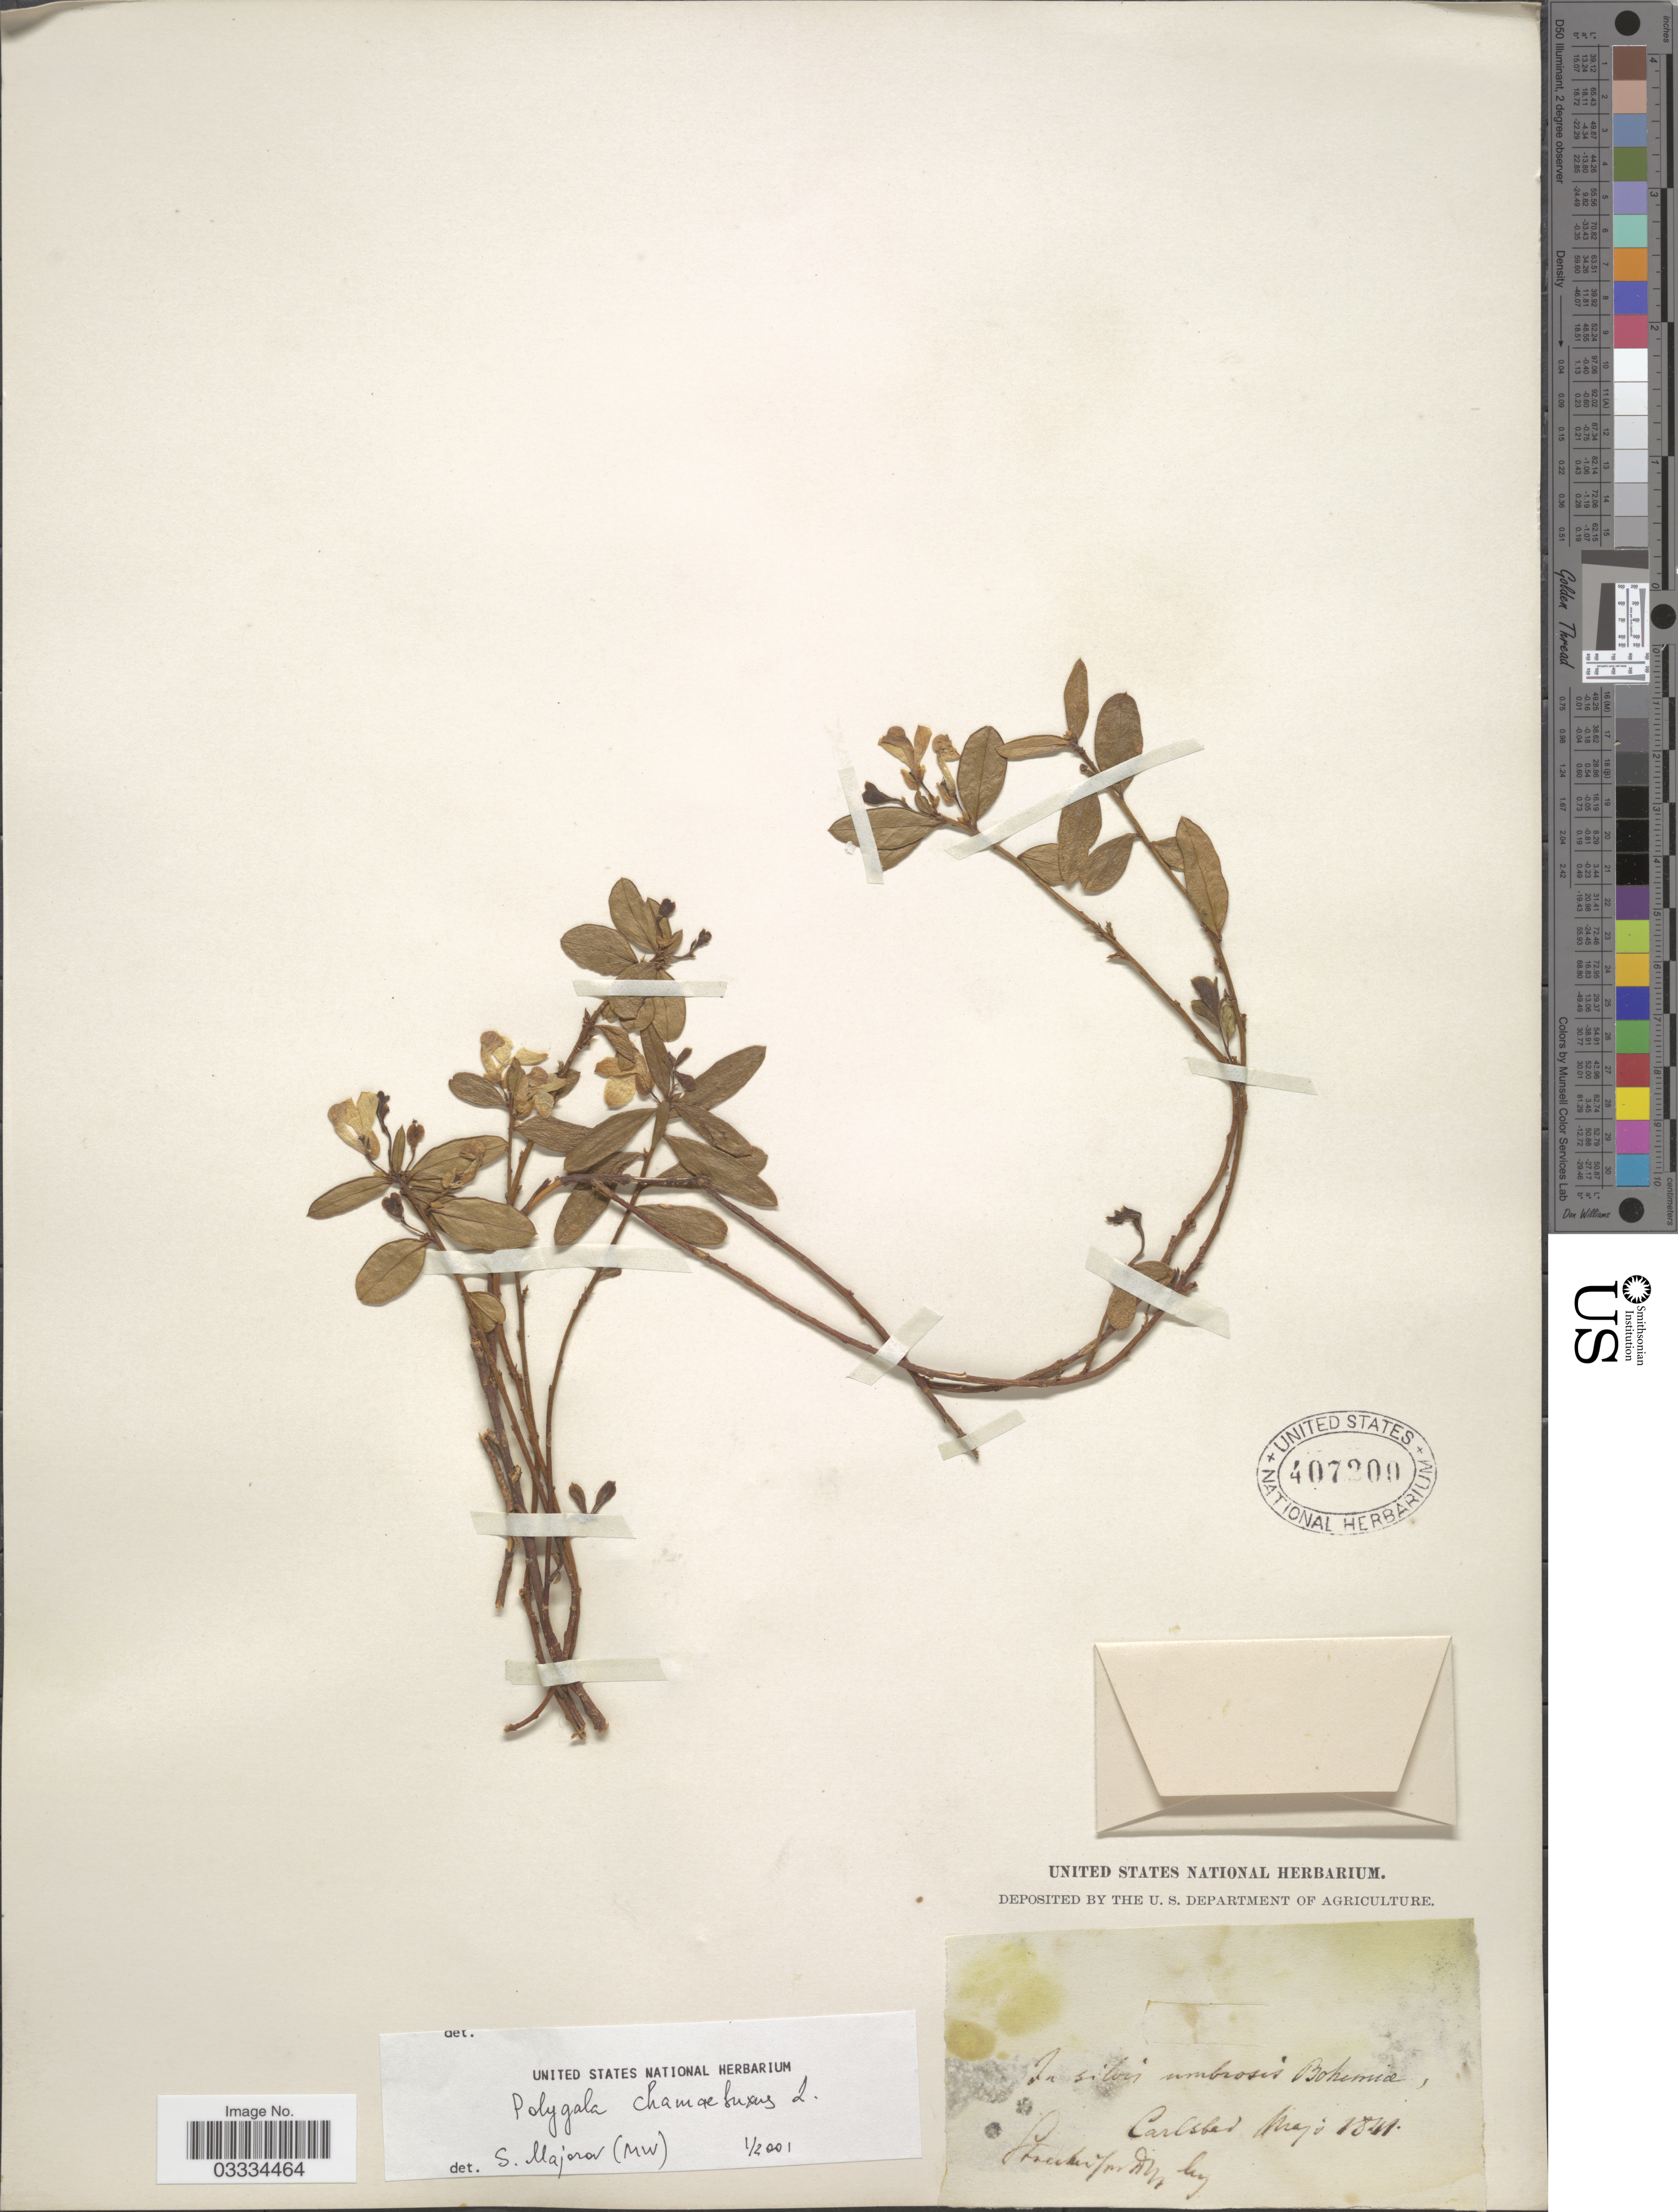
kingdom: Plantae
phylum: Tracheophyta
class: Magnoliopsida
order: Fabales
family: Polygalaceae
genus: Polygaloides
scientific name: Polygaloides chamaebuxus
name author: (L.) O. Schwarz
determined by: Strong, Mark T., (BOT), Smithsonian Institution - National Museum of Natural History (UNITED STATES)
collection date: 1811-05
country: Czechia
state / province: Carlsbad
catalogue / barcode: US 407200